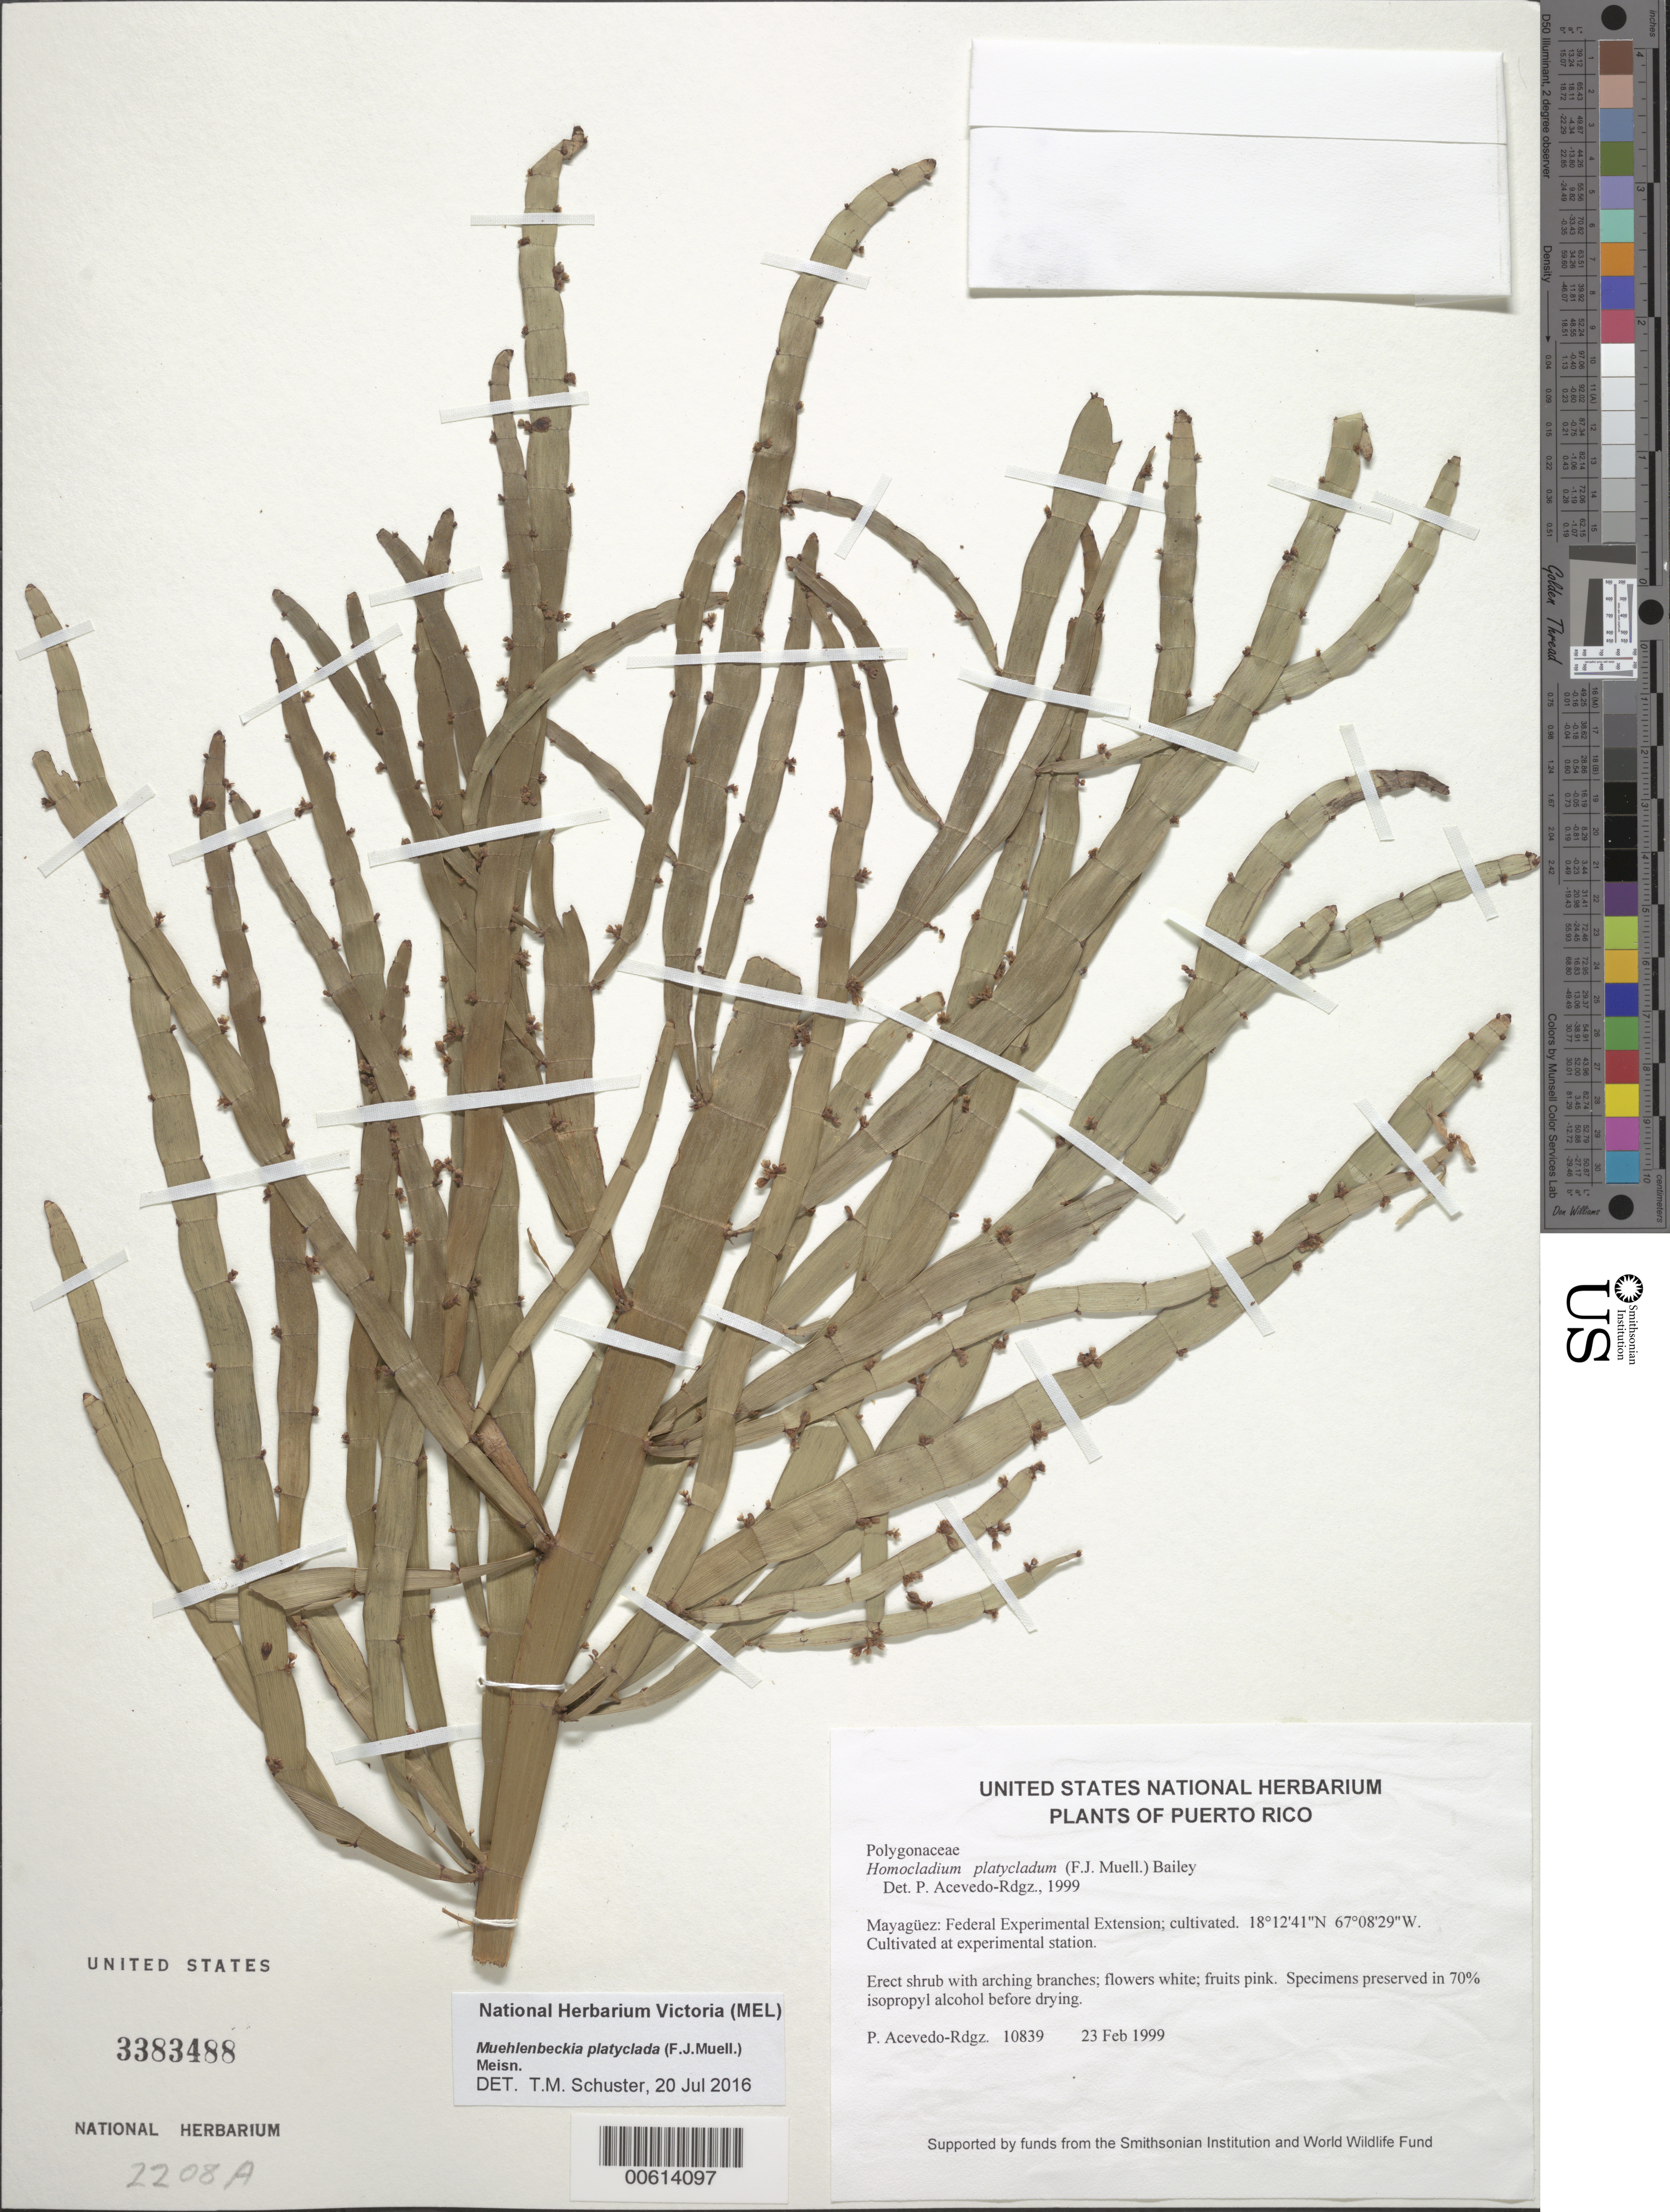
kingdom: Plantae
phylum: Tracheophyta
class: Magnoliopsida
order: Caryophyllales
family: Polygonaceae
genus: Muehlenbeckia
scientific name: Muehlenbeckia triloba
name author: Danser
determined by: Acevedo-Rodríguez, P., (BOT), Smithsonian Institution - National Museum of Natural History (UNITED STATES)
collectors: P. Acevedo-Rodr.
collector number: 10839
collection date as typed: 23 Feb 1999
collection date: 1999-02-23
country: Puerto Rico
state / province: Mayagüez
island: Puerto Rico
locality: Mayagüez: Federal Experimental Extension; cultivated.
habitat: Cultivated at experimental station.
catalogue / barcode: US 3383488